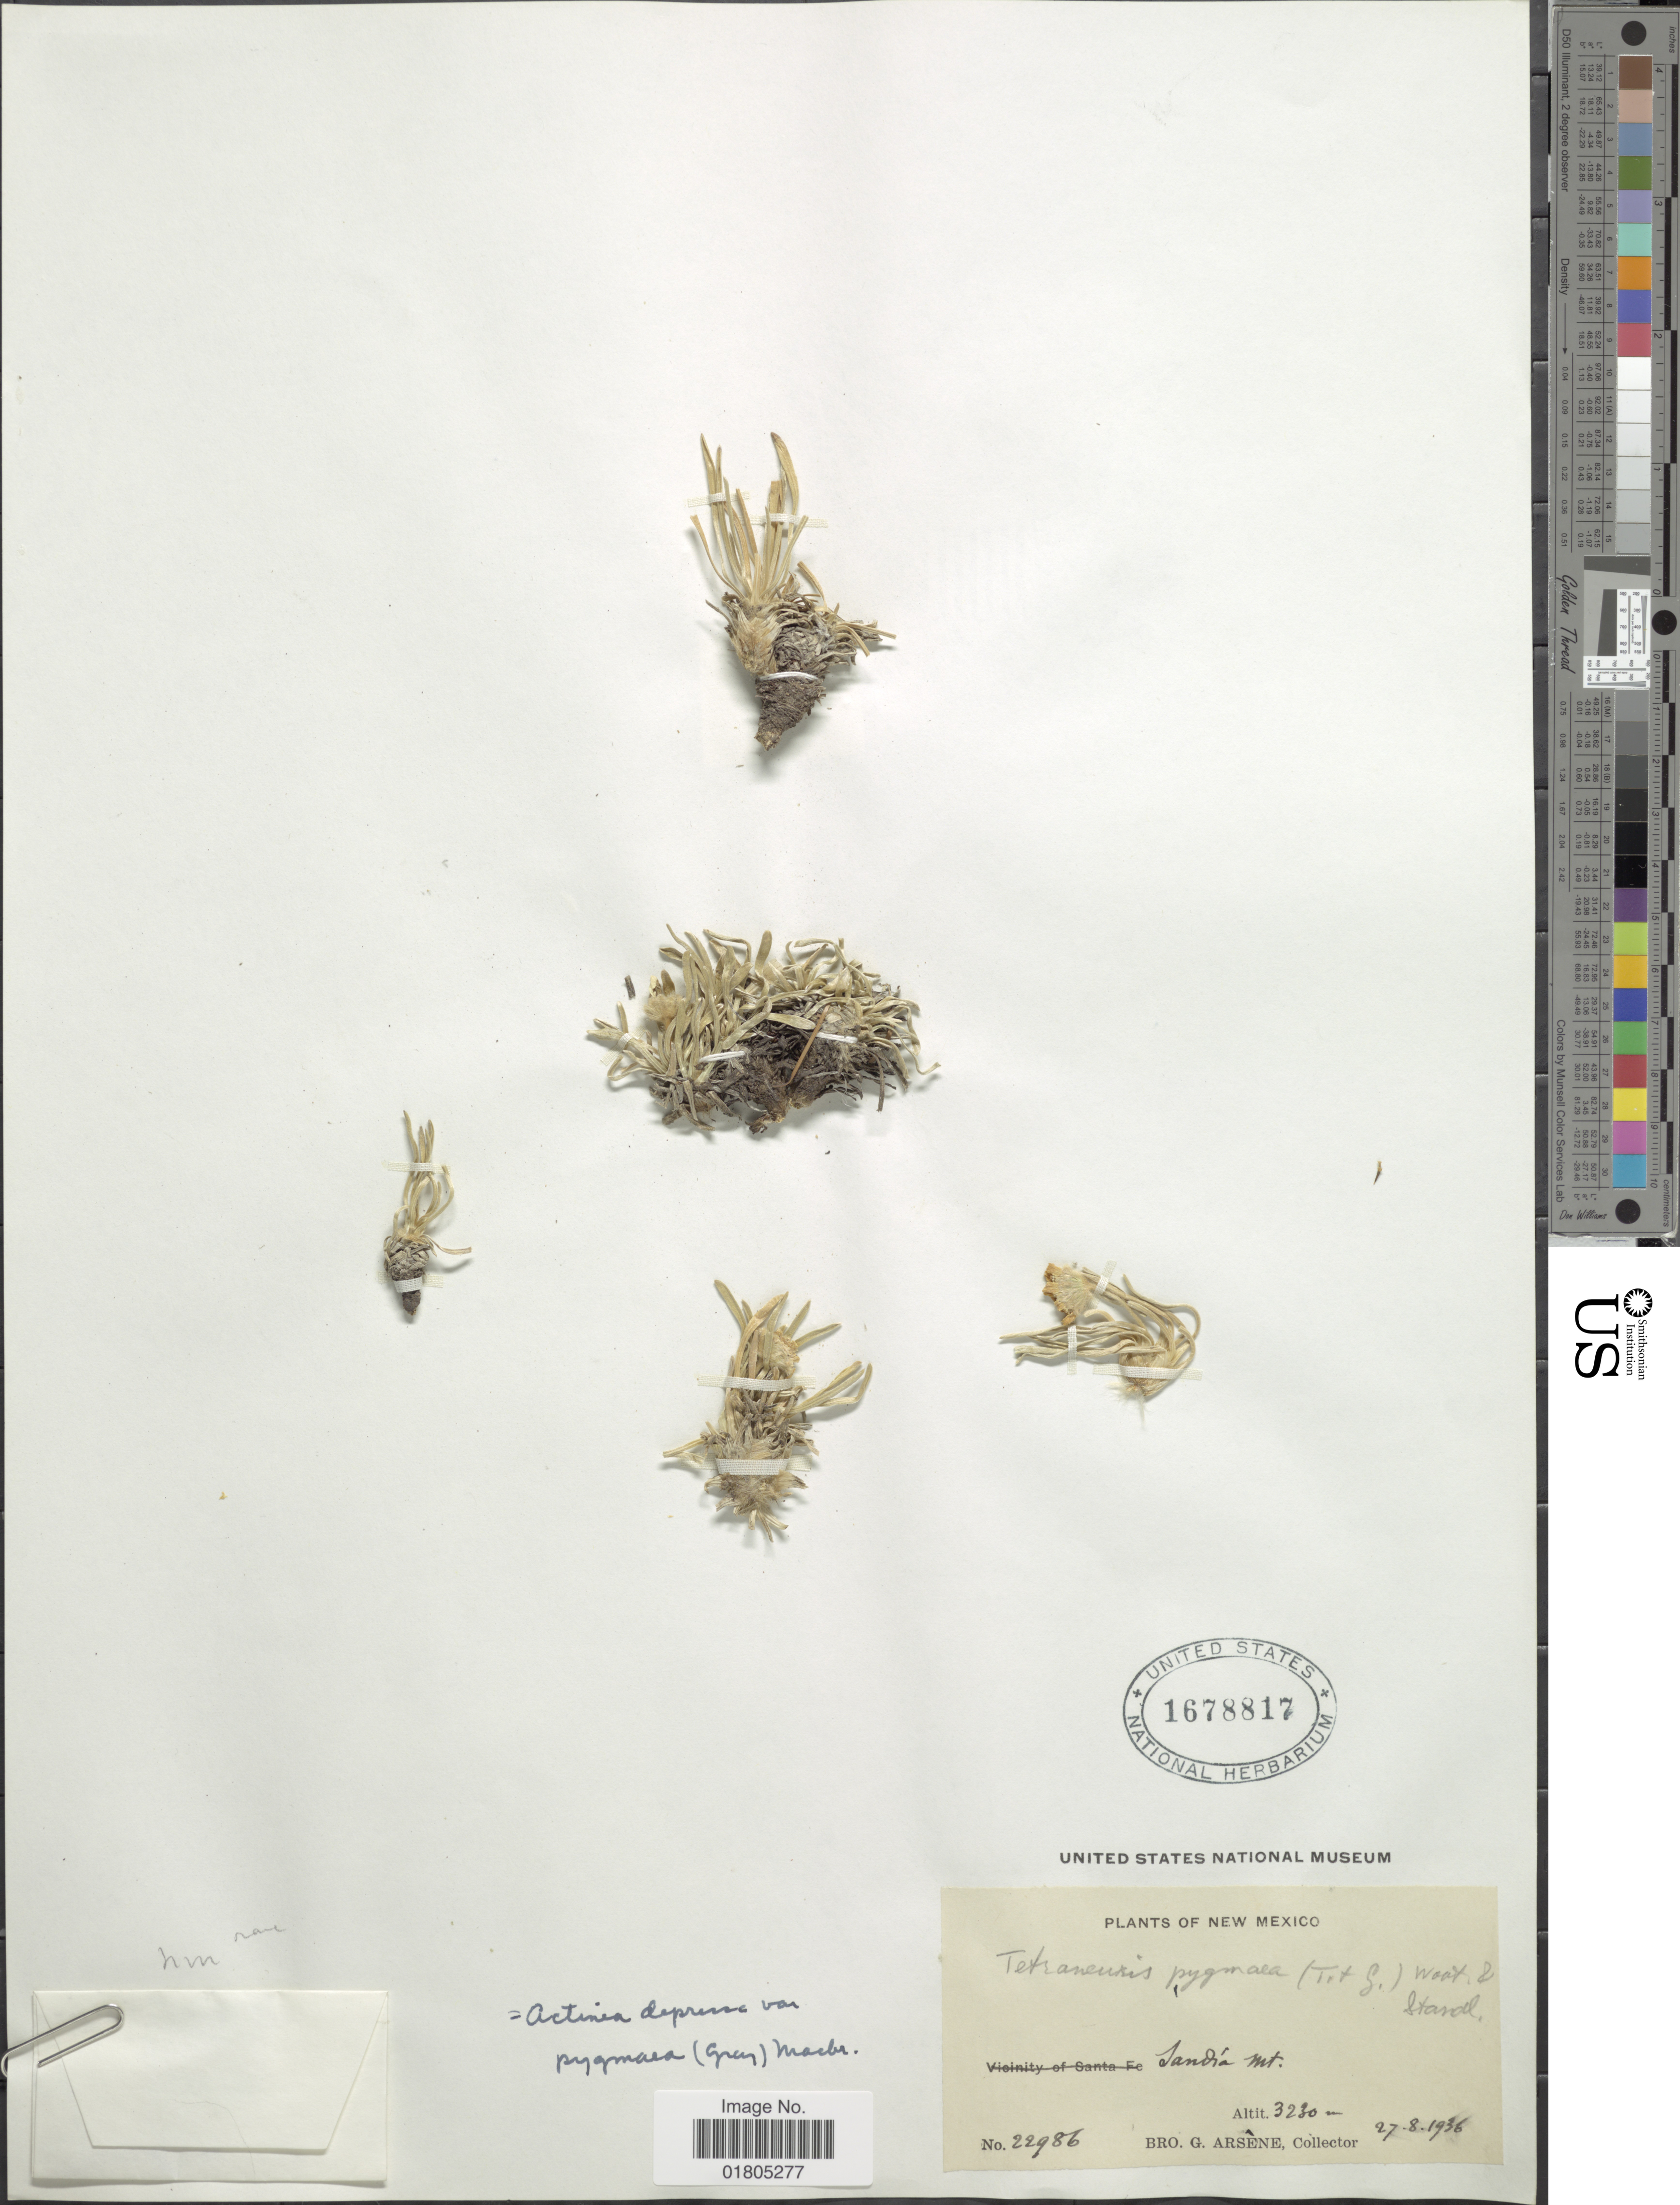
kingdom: Plantae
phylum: Tracheophyta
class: Magnoliopsida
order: Asterales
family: Asteraceae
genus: Actinea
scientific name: Actinea depressa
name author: (Torr. & A. Gray) Kuntze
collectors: Bro. G. Arsène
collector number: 22986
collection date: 1936-08-27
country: United States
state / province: New Mexico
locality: Sandia Mt.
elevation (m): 3230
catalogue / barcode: US 1678817